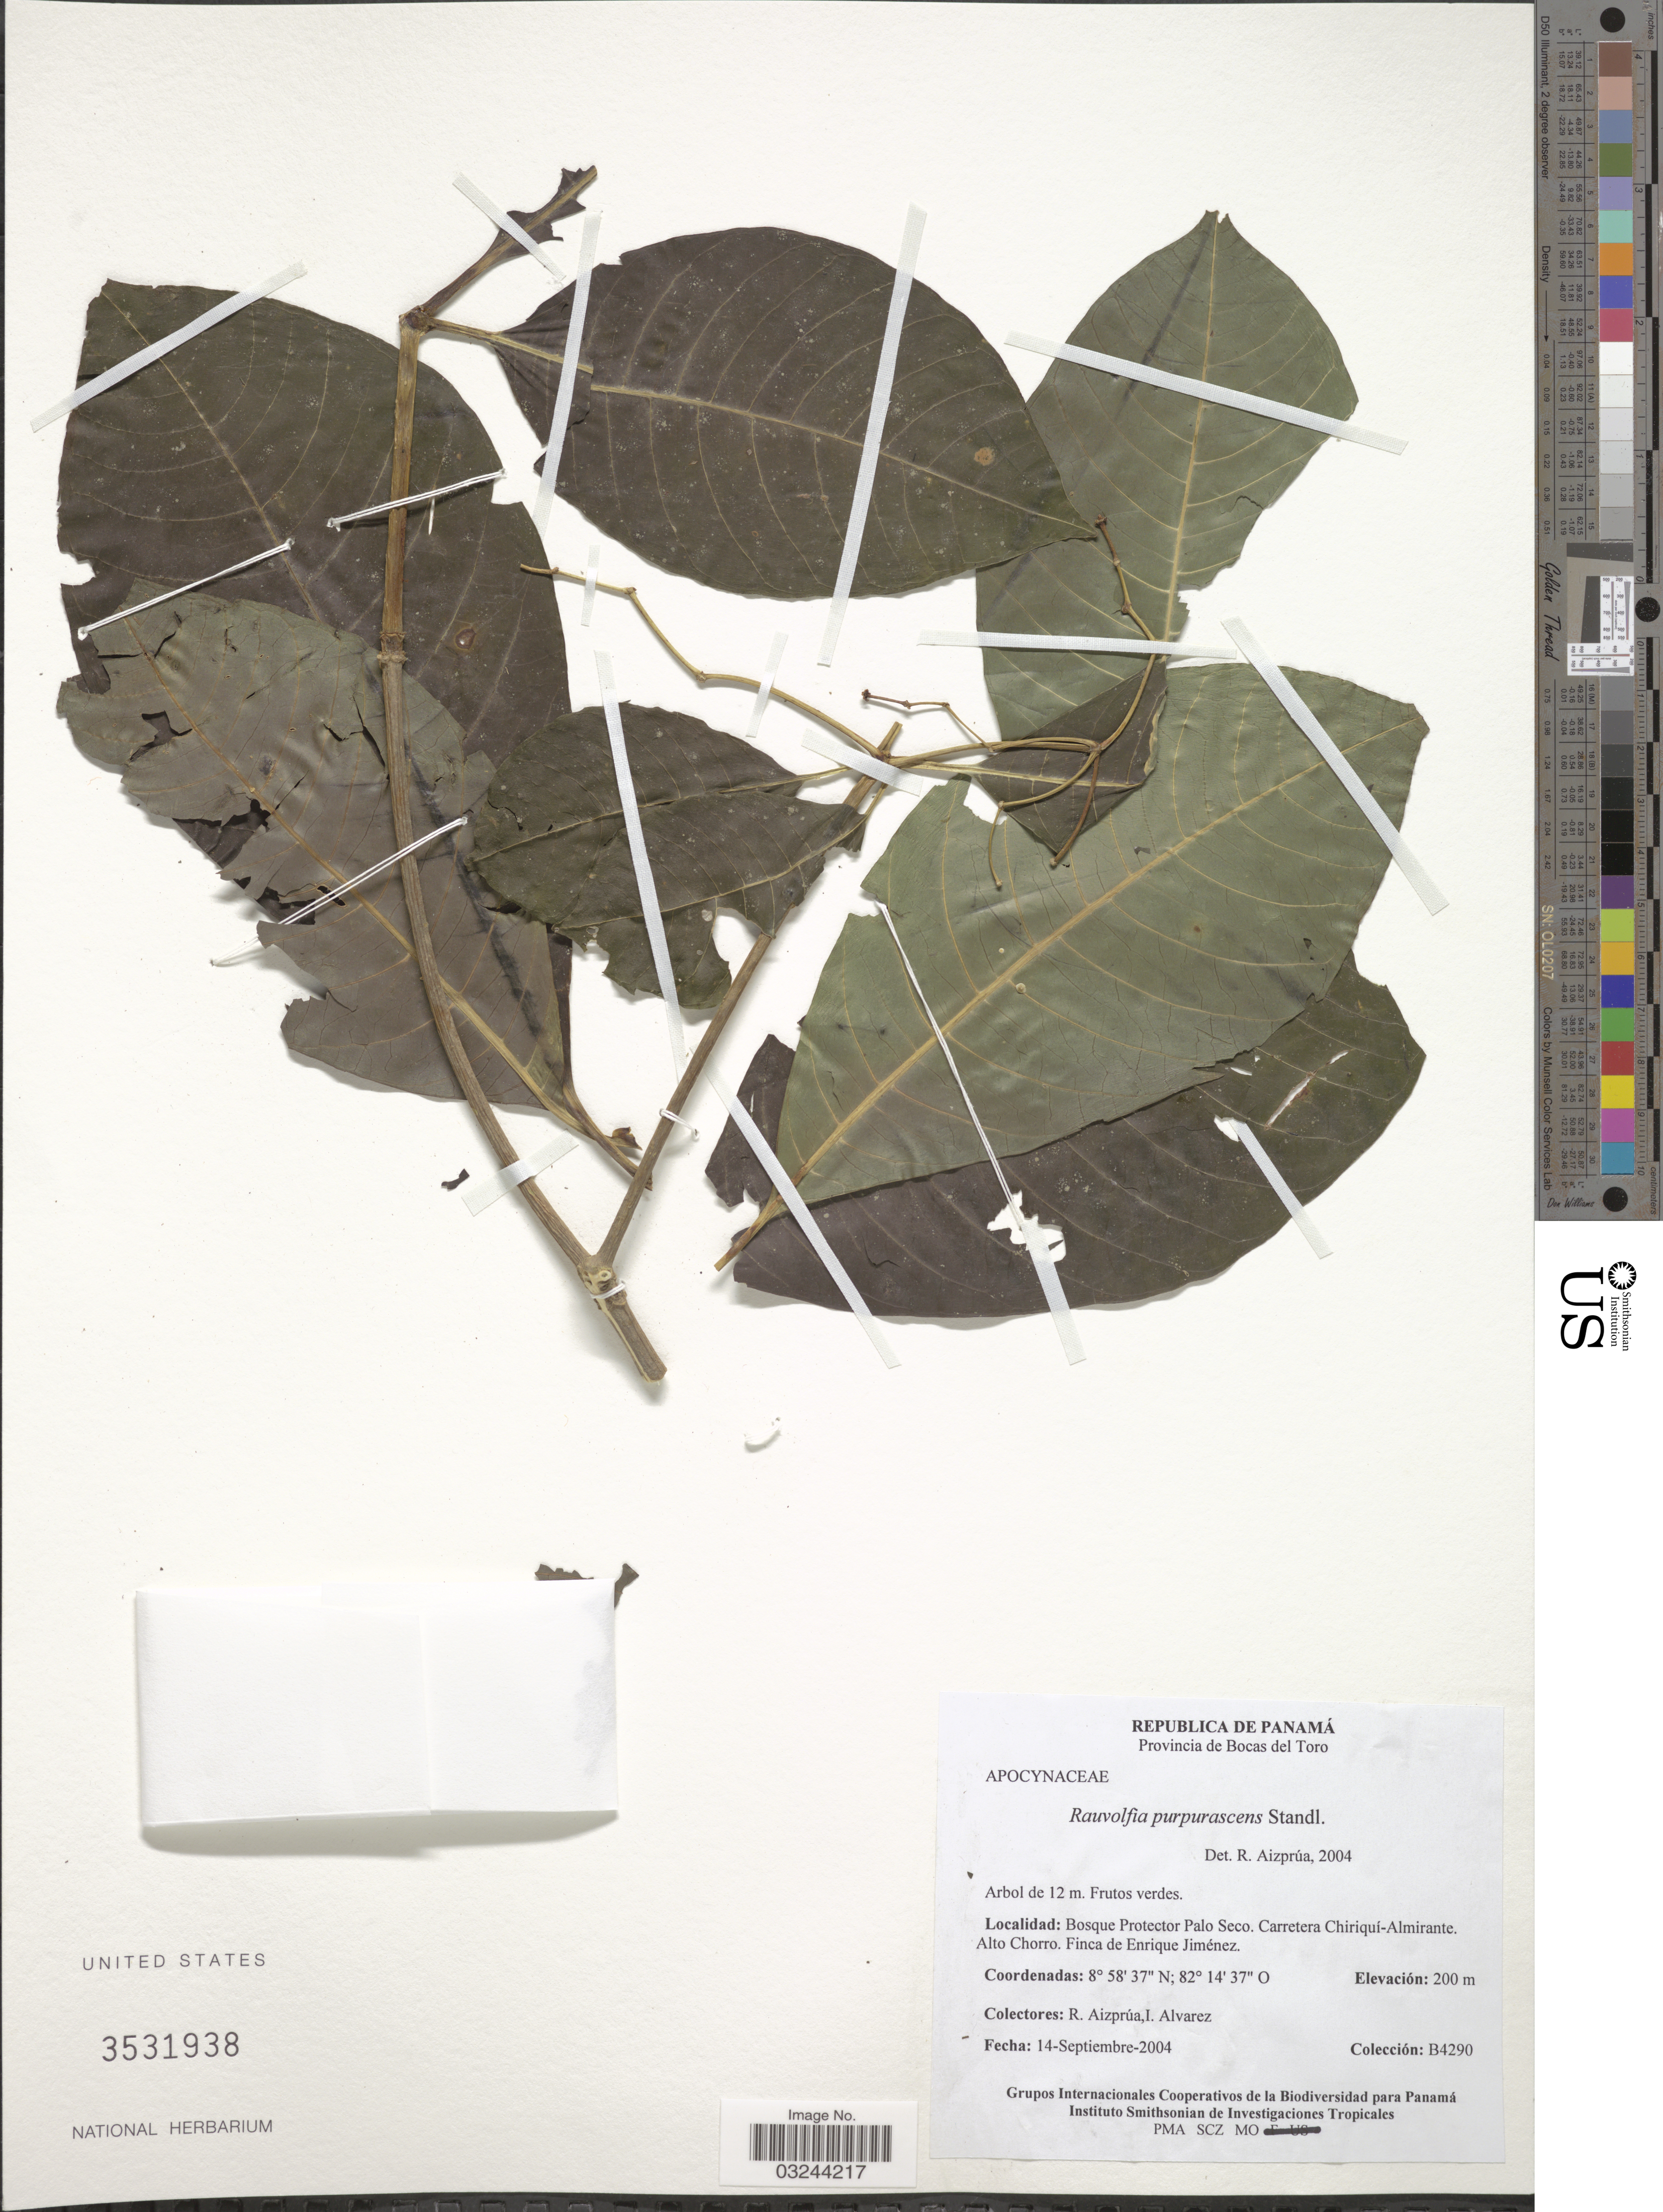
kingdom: Plantae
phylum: Tracheophyta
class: Magnoliopsida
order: Gentianales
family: Apocynaceae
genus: Rauvolfia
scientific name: Rauvolfia purpurascens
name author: Standl.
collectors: R. Aizprúa & I. Alvarez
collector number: B4290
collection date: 2004-09-14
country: Panama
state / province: Bocas del Toro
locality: Bosque Protector Palo Seco. Carretera Chiriquí-Almirante. Alto Chorro. Finca de Enrique Jiménez.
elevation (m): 200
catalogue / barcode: US 3531938